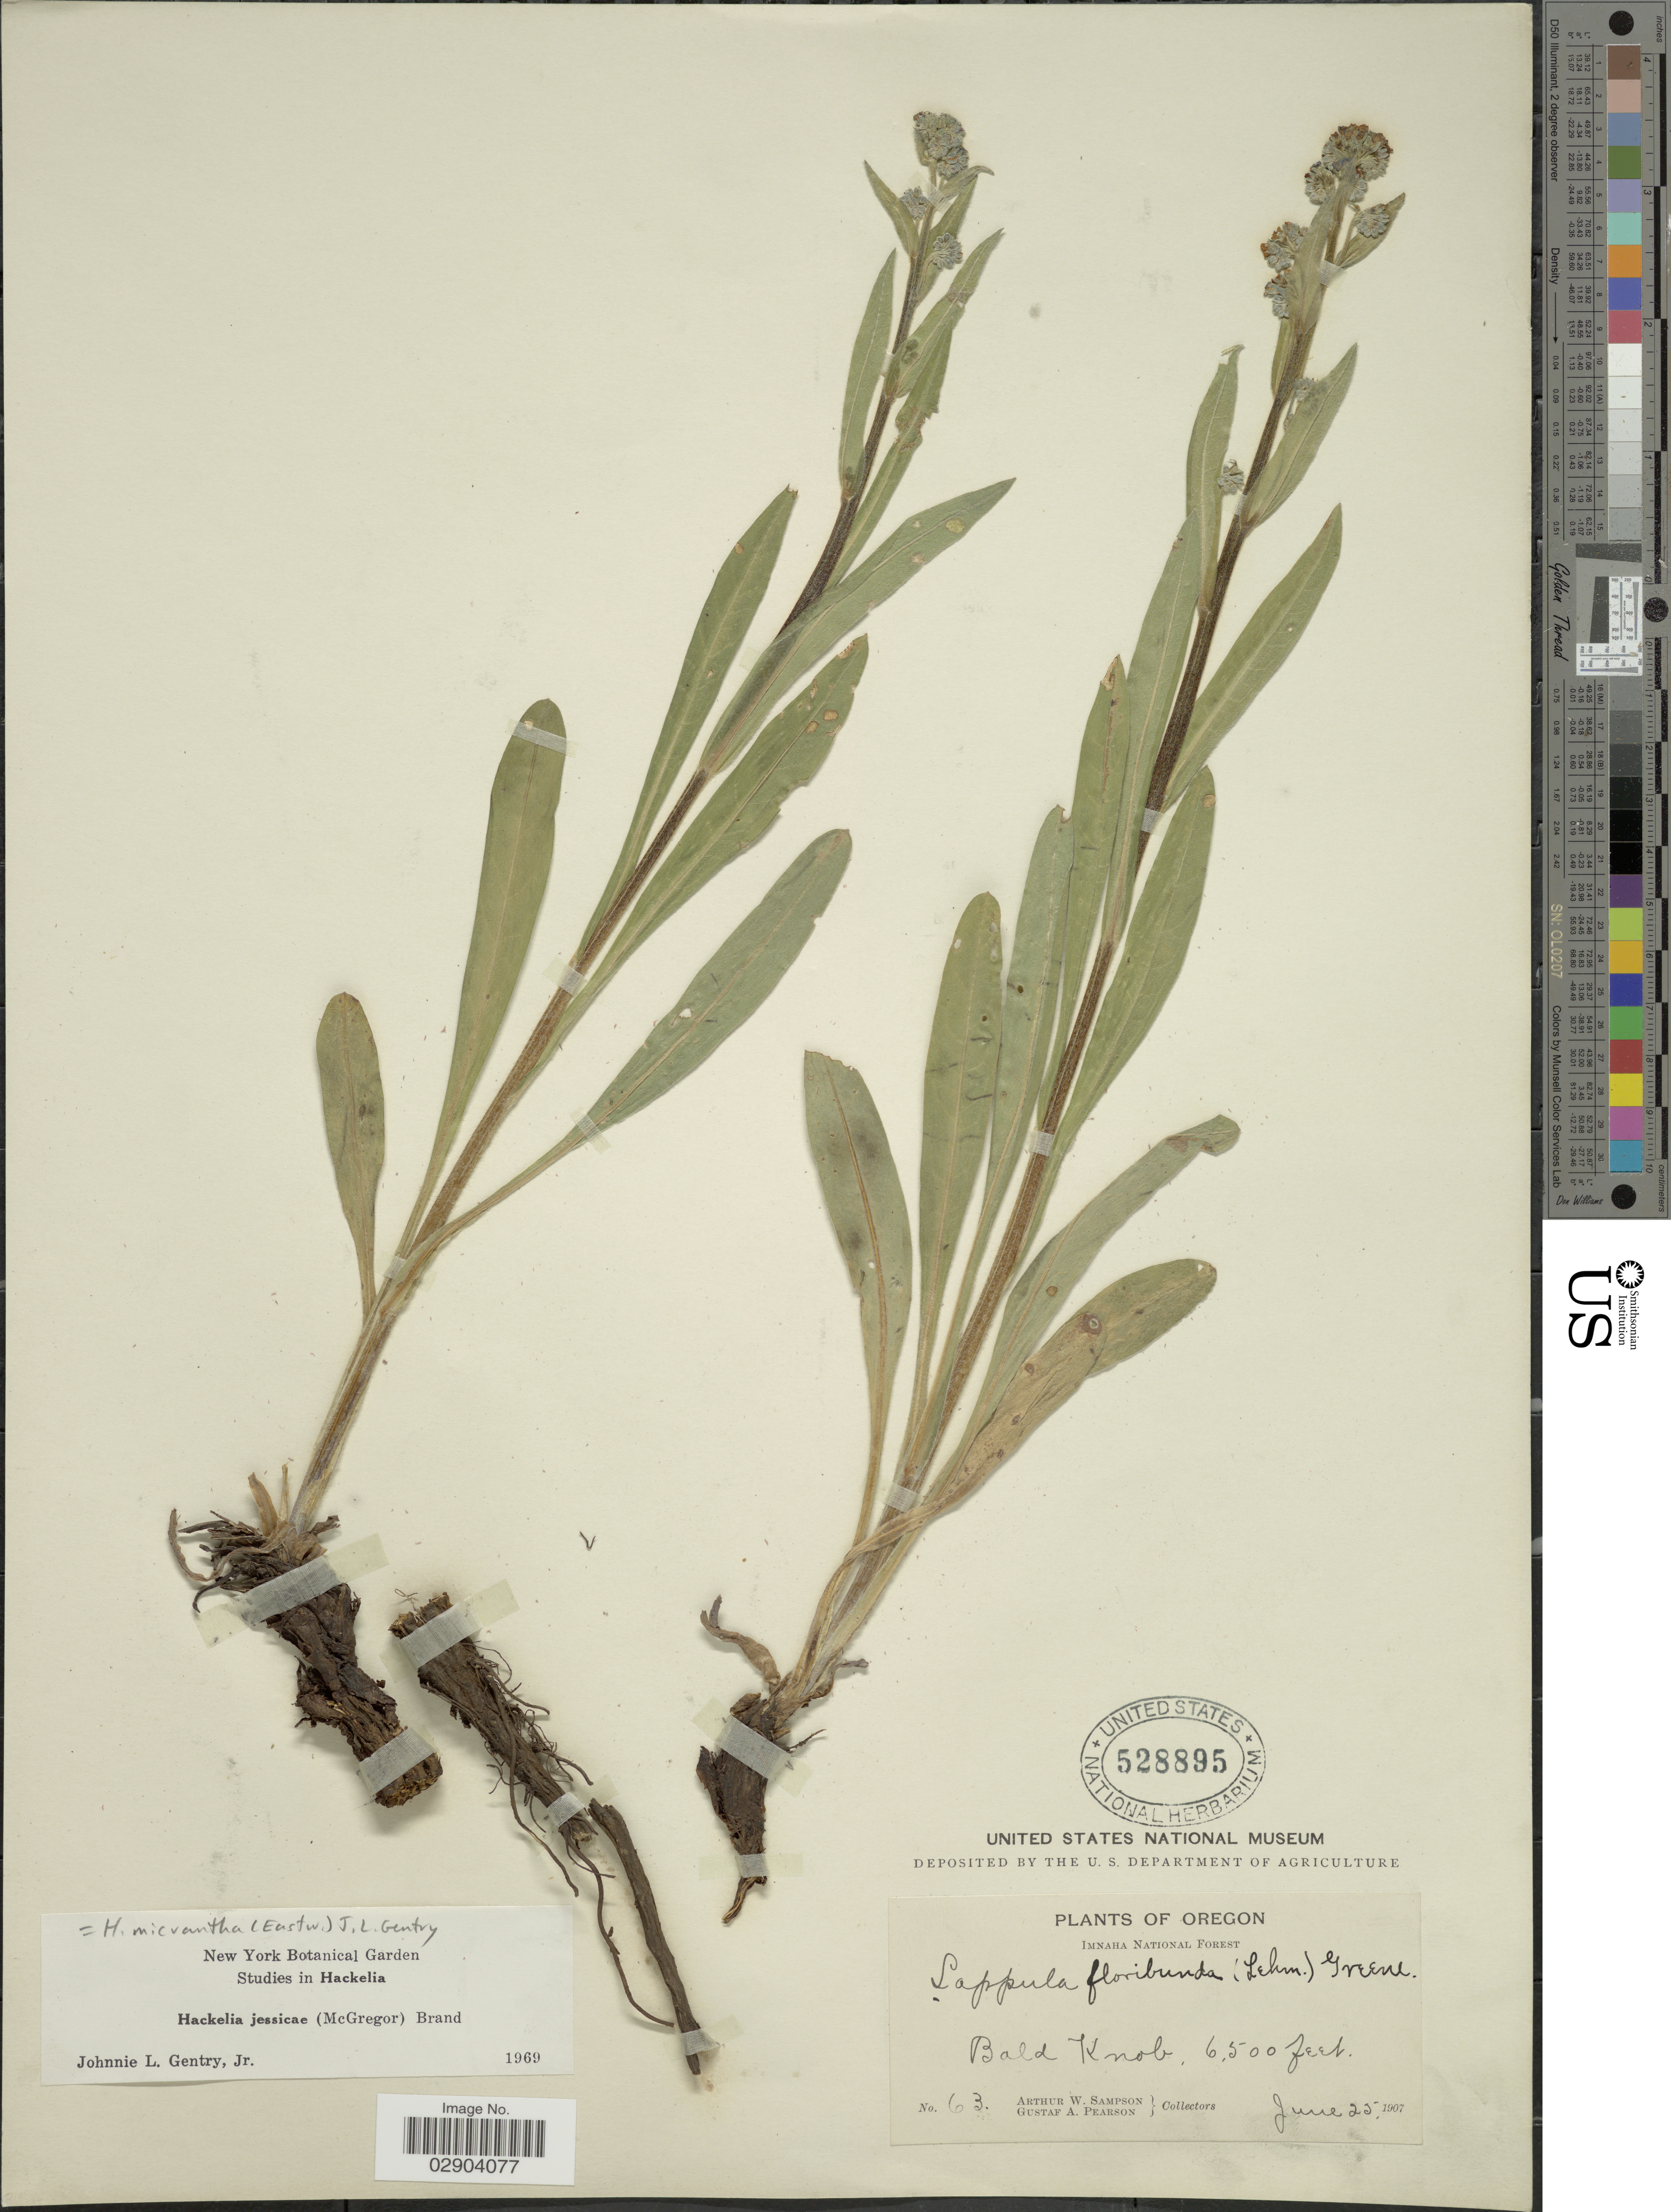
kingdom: Plantae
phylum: Tracheophyta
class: Magnoliopsida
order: Boraginales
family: Boraginaceae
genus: Hackelia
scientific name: Hackelia micrantha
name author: (Eastw.) J.L. Gentry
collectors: A. Sampson & G. Pearson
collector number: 63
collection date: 1907-06-25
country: United States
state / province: Oregon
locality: Imnaha National Forest. Bald Knob.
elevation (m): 1981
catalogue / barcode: US 528895